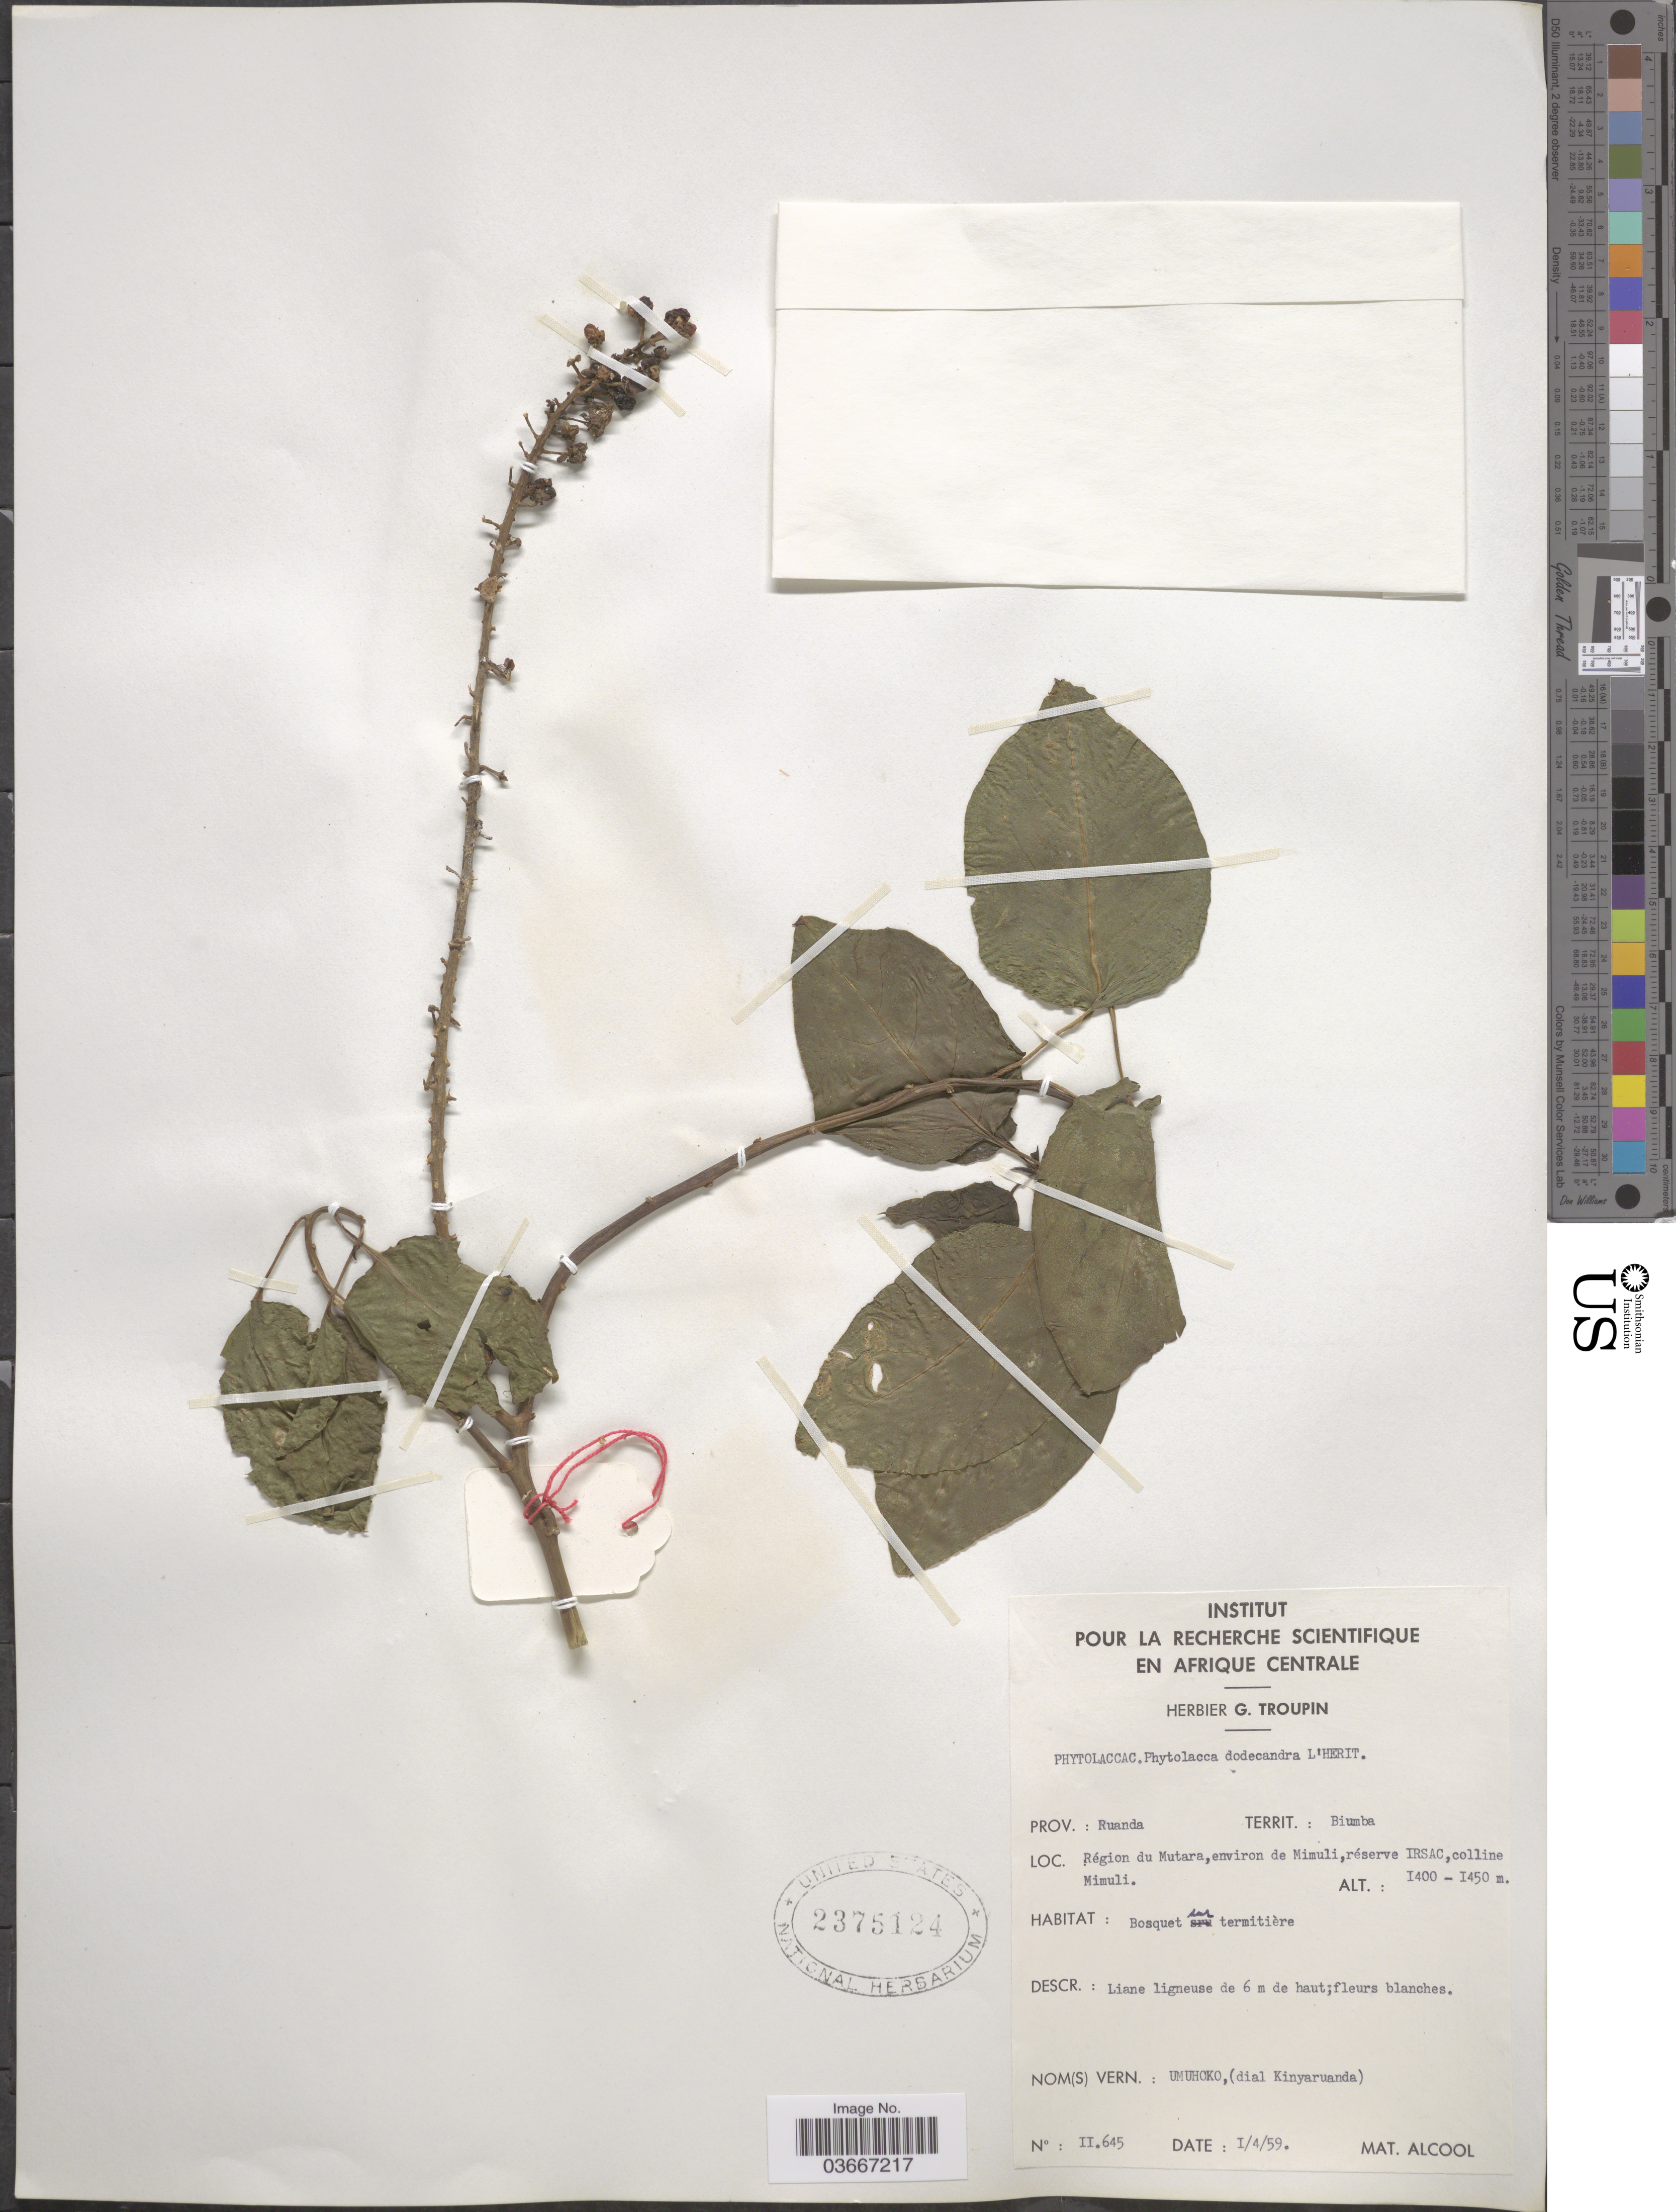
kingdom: Plantae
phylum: Tracheophyta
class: Magnoliopsida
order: Caryophyllales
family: Phytolaccaceae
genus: Phytolacca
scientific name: Phytolacca dodecandra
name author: L'Hér.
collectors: ex herb. G. Troupin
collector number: II.645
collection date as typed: Transcribed d/m/y: 4/1/59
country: Rwanda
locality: Prov.: Ruanda. Territ.: Biumba. Région du Mutara, environ de Mimuli, réserve IRSAC, colline Mimuli.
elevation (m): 1400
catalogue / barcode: US 2375124